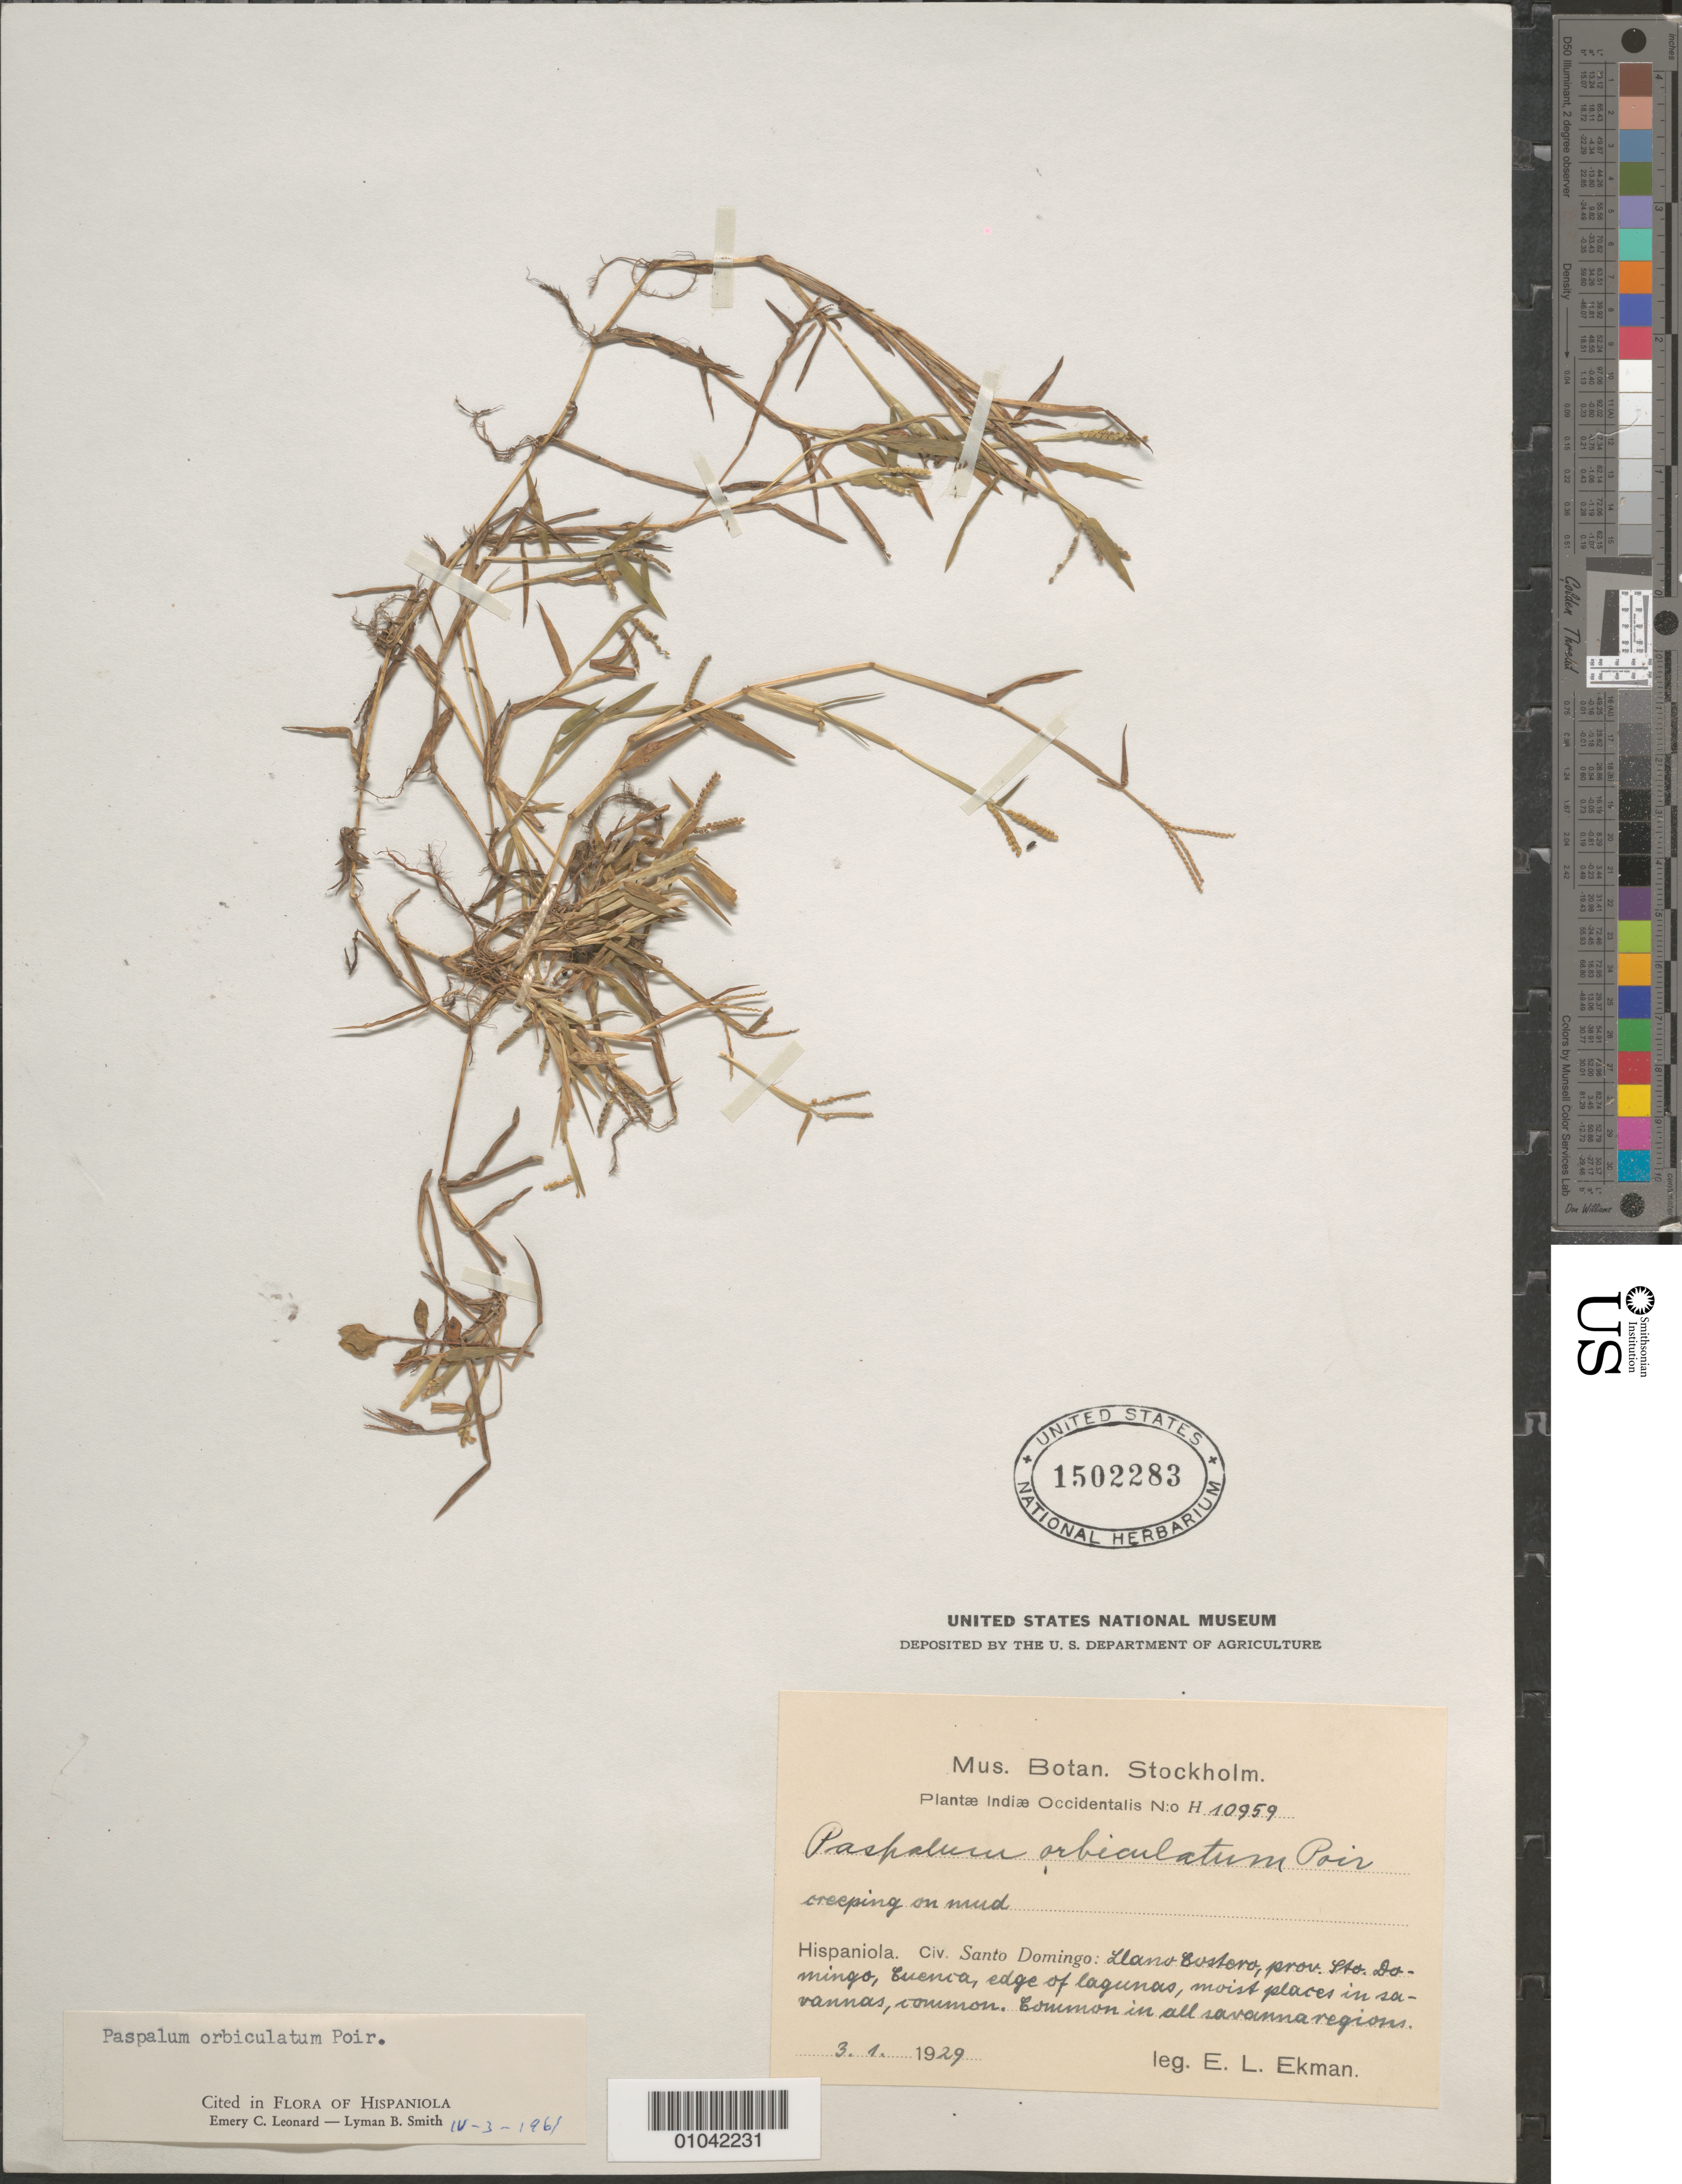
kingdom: Plantae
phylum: Tracheophyta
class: Liliopsida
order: Poales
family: Poaceae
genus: Paspalum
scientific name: Paspalum orbiculatum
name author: Poir.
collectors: E. L. Ekman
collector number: H 10959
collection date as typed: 03 Jan 1929 or 01 Mar 1929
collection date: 1929-01-03 or 1929-03-01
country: Dominican Republic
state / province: Distrito Nacional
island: Hispaniola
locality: Santo Domingo, Llano Costero, Cuenia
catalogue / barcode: US 1502283